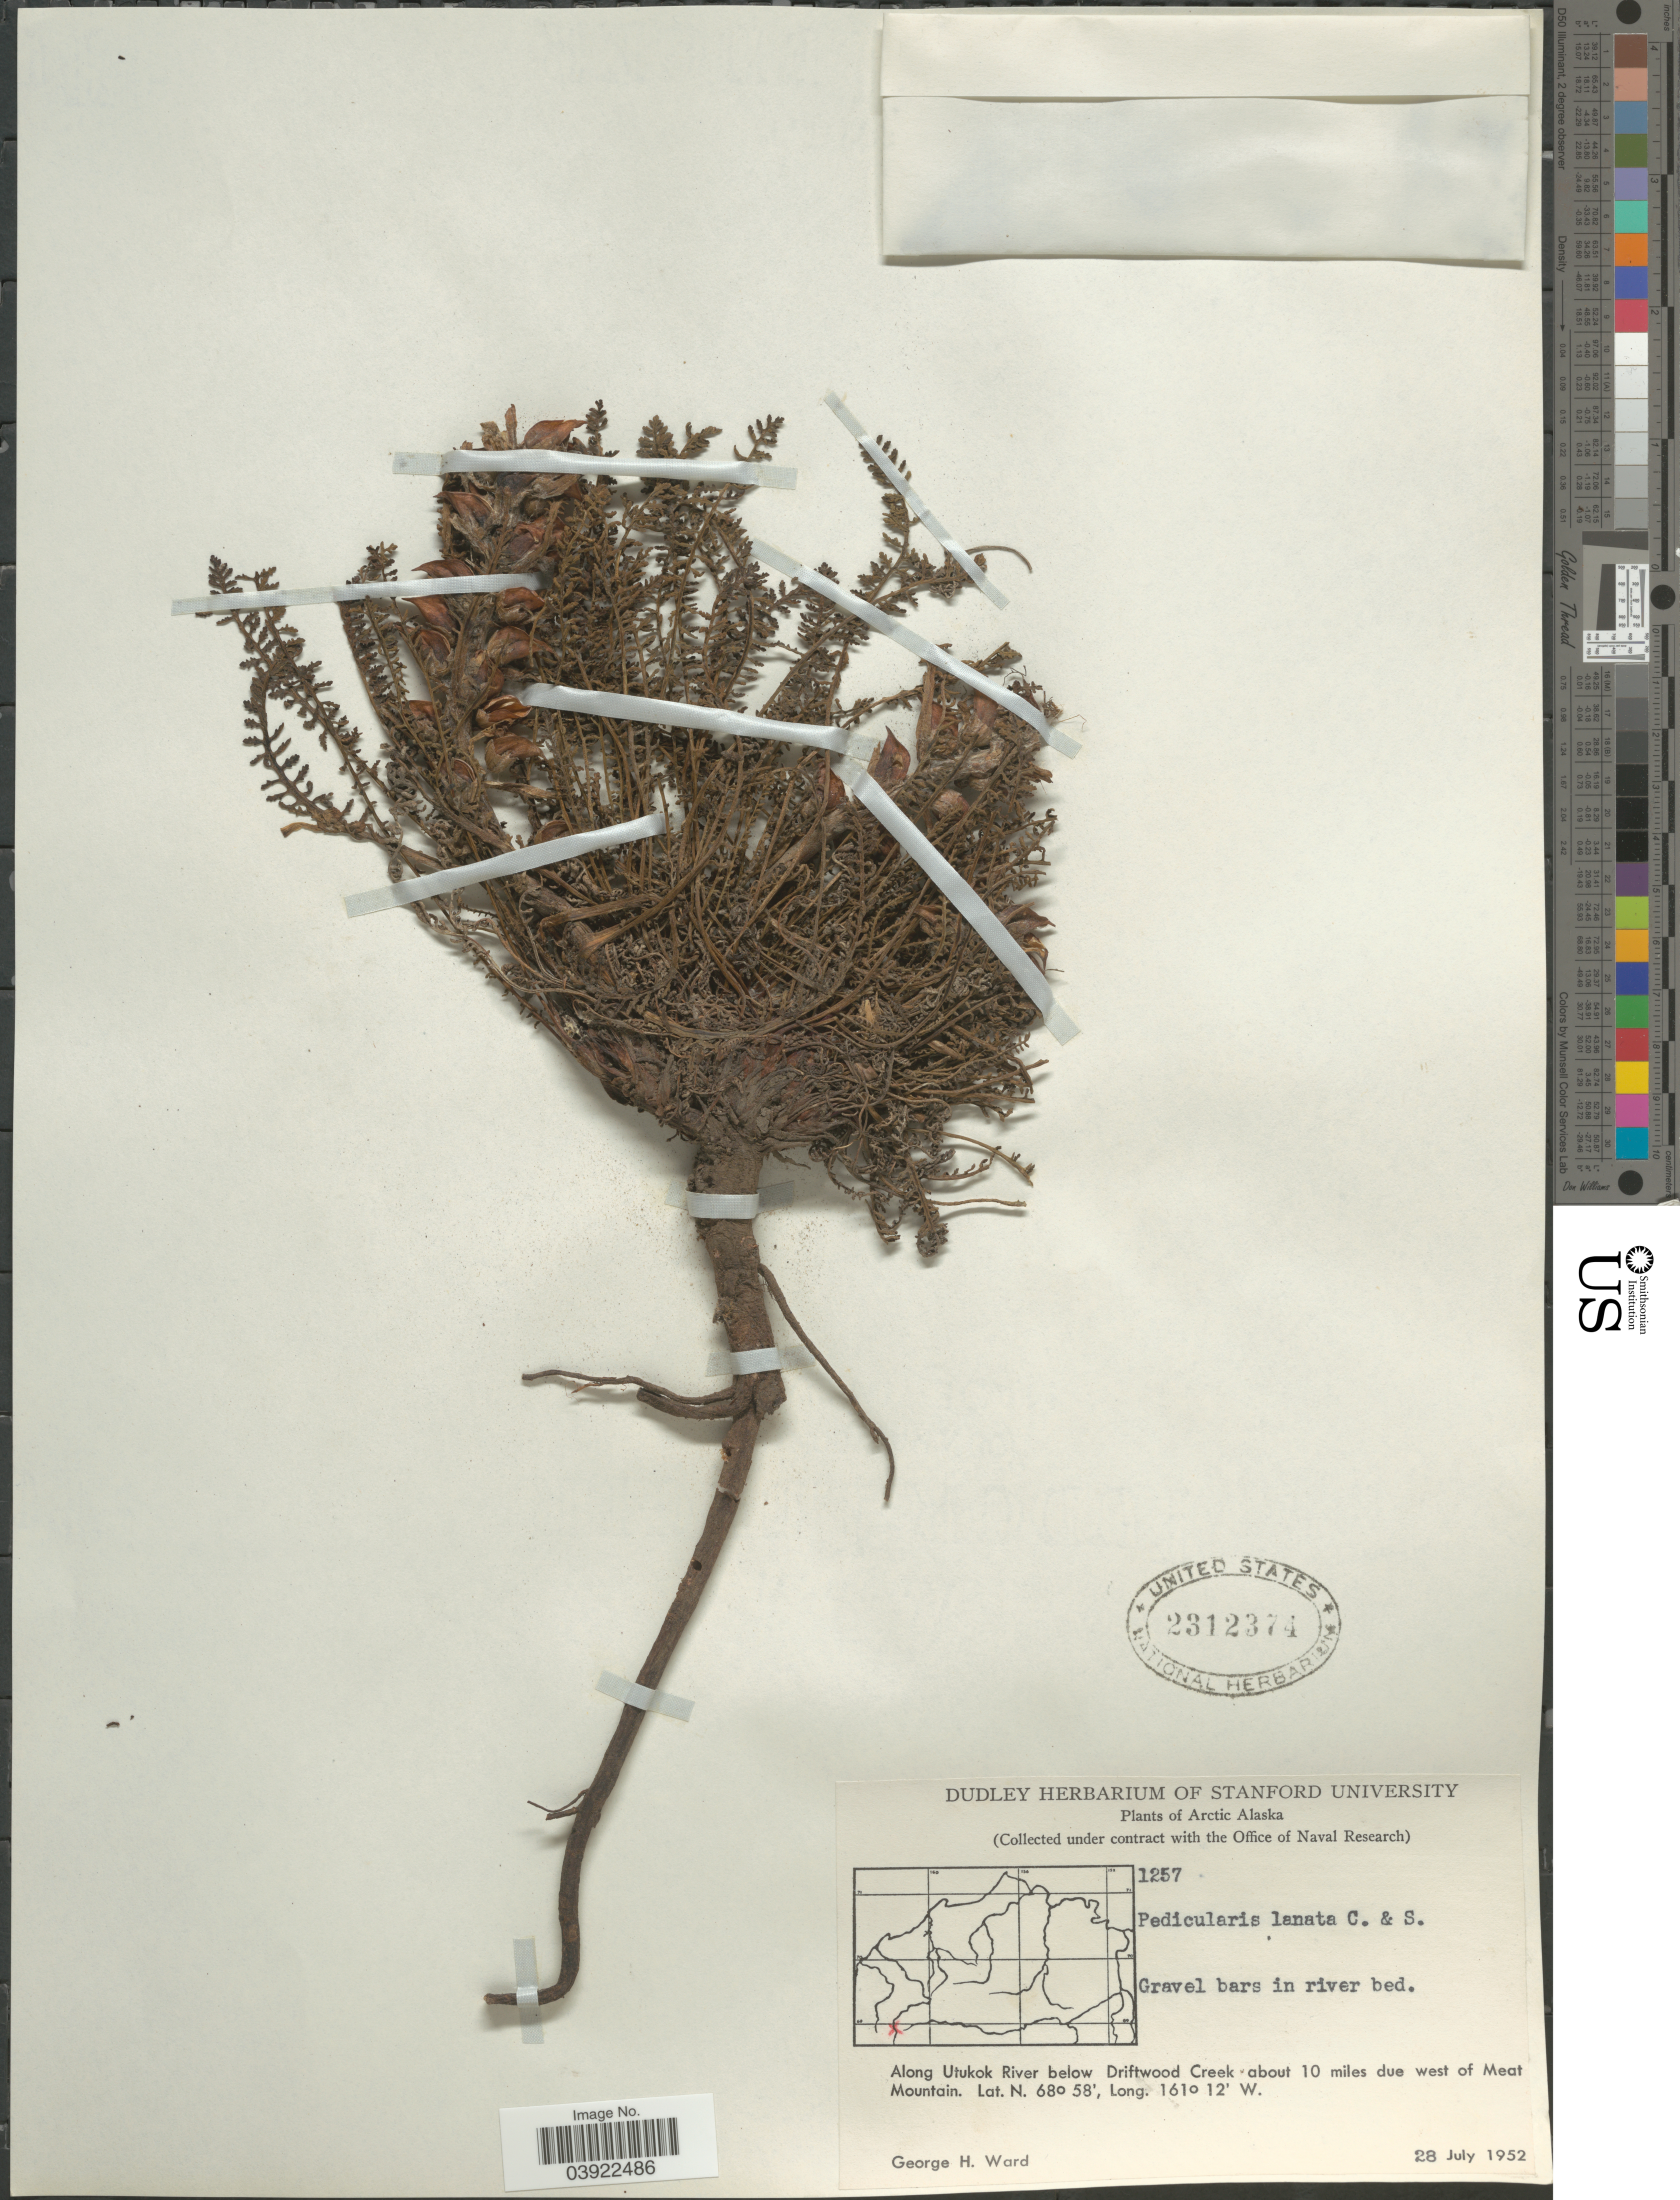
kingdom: Plantae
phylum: Tracheophyta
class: Magnoliopsida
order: Lamiales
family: Orobanchaceae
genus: Pedicularis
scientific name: Pedicularis lanata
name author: Willd. ex Cham. & Schltdl.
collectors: G. H. Ward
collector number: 1257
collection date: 1952-07-28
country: United States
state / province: Alaska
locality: Arctic Alaska. Along Utukok River below Driftwood Creek about 10 miles due west of Meat Mountain.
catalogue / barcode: US 2312374